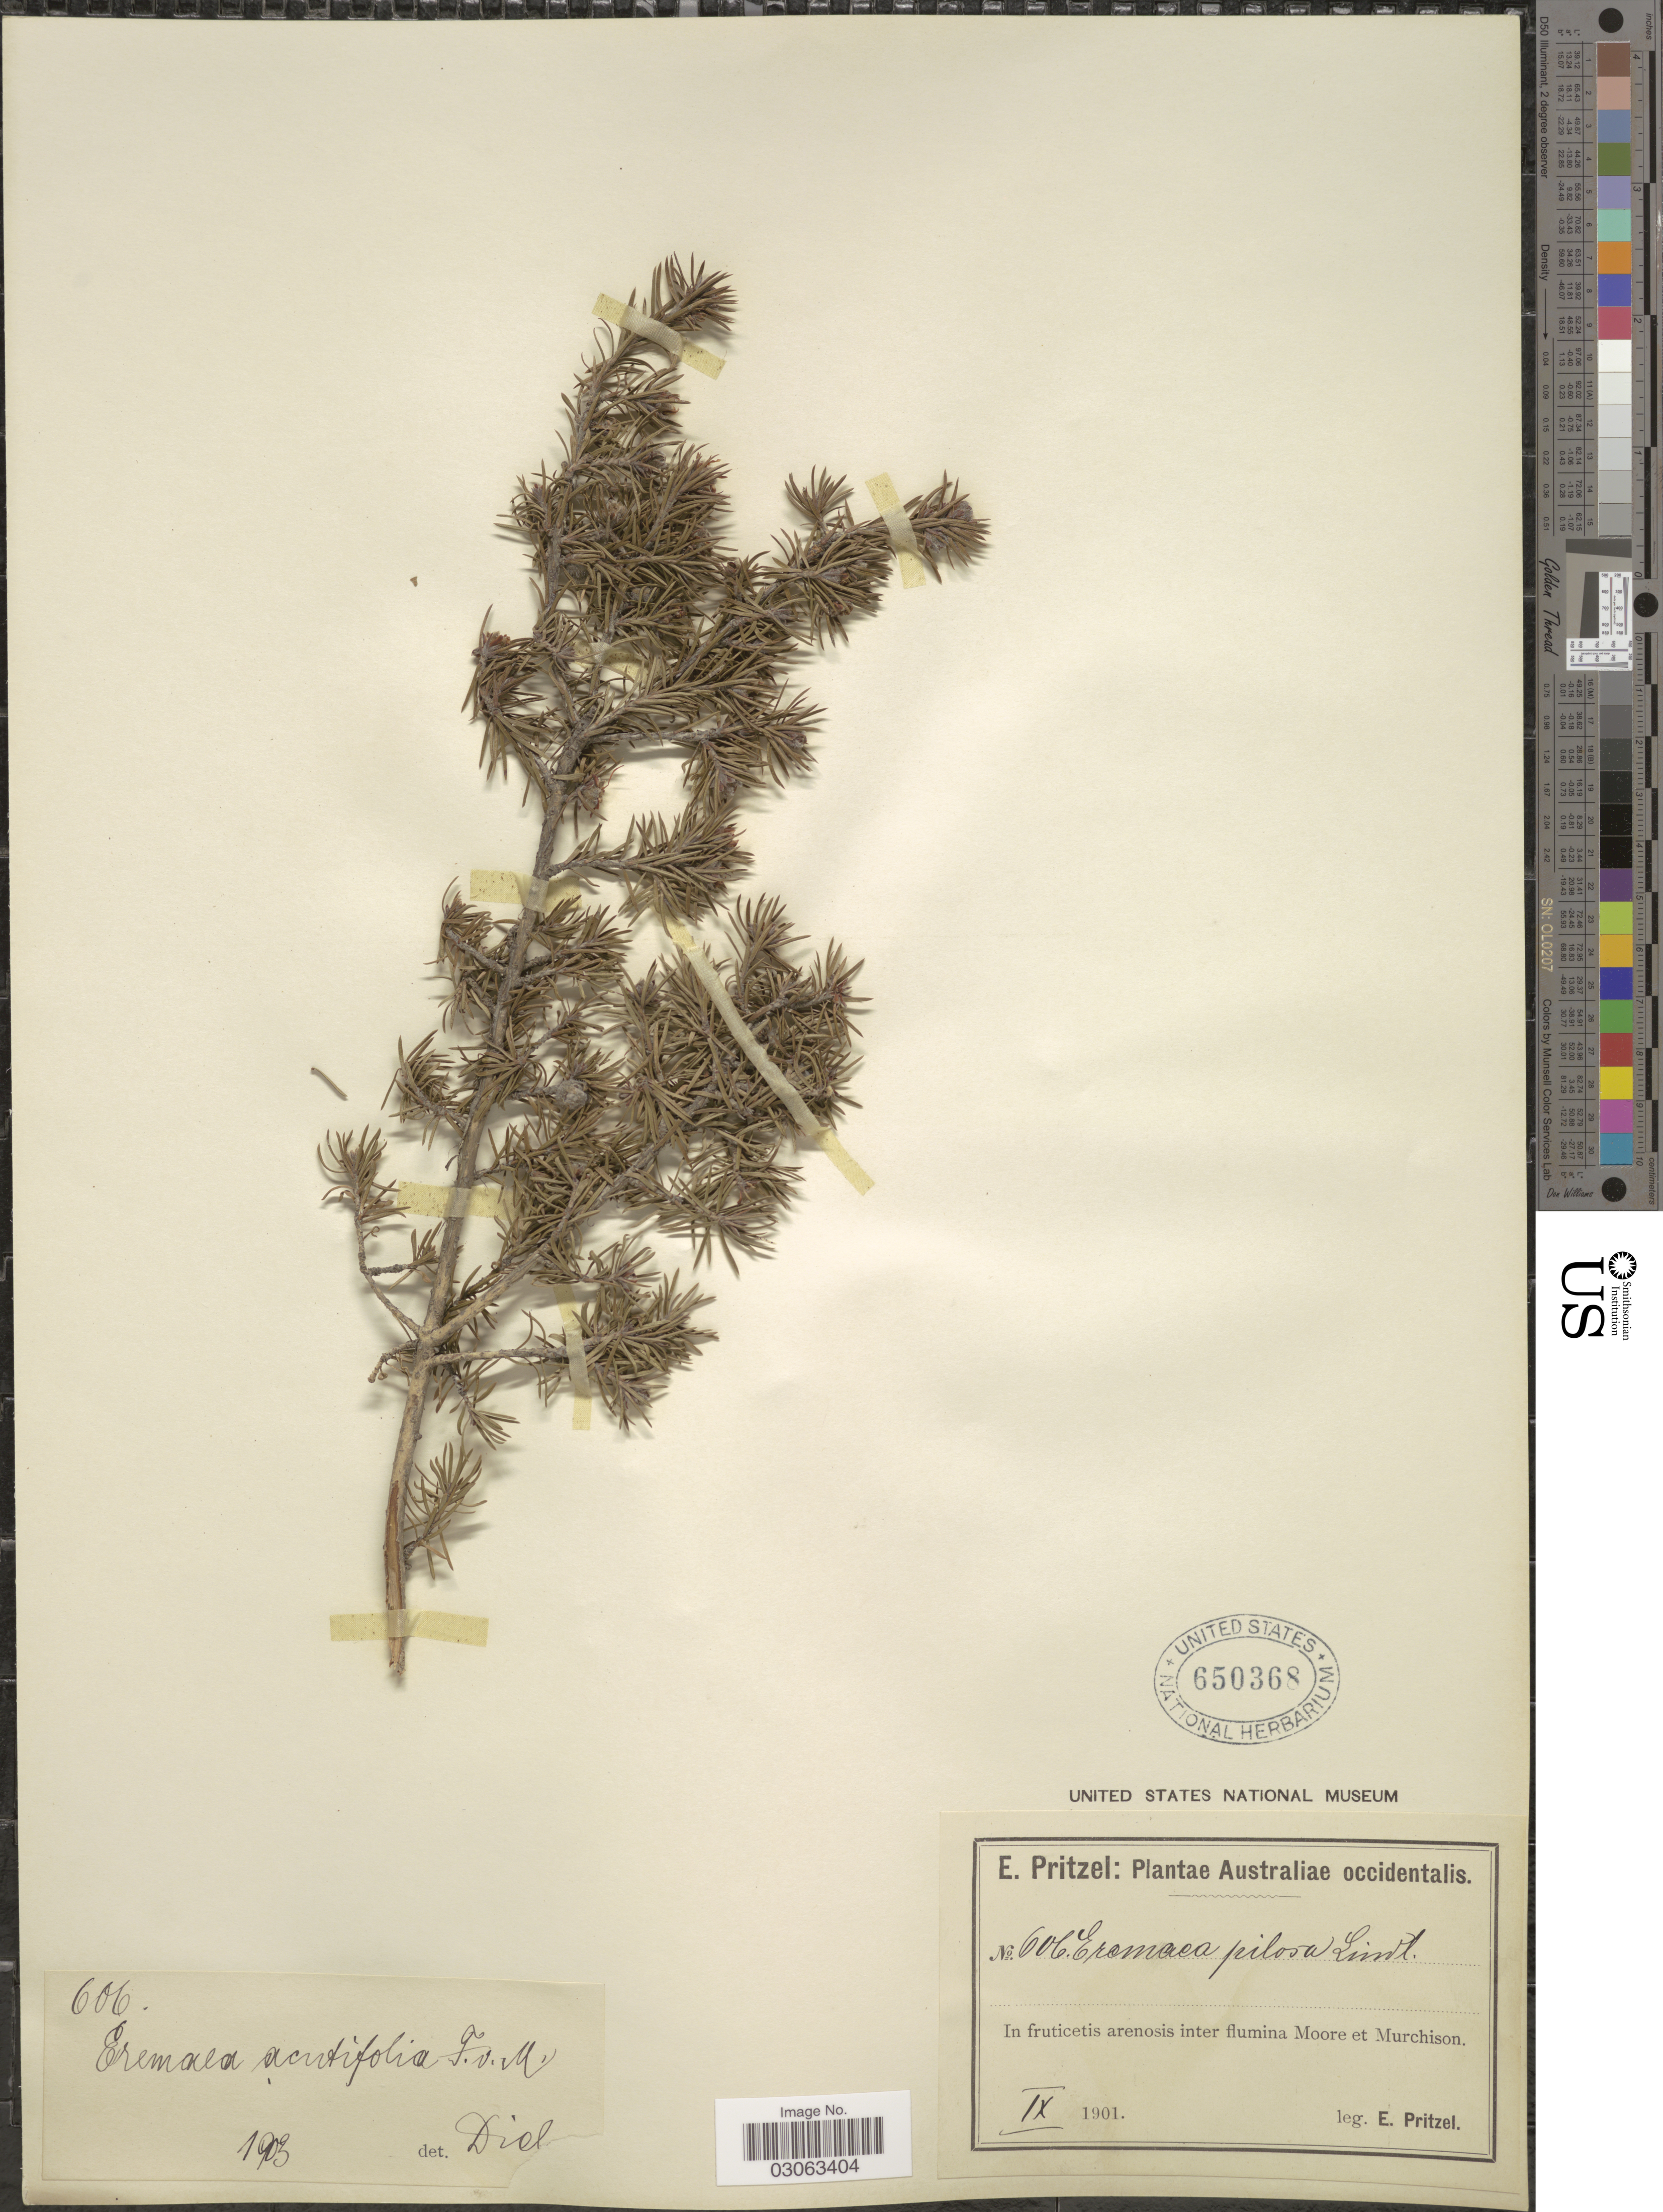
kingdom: Plantae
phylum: Tracheophyta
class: Magnoliopsida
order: Myrtales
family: Myrtaceae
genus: Eremaea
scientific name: Eremaea pilosa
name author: Lindl.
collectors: E. G. Pritzel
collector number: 606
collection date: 1901-09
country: Australia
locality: Australiae occidentalis. Inter flumina Moore et Murchison.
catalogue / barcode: US 650368